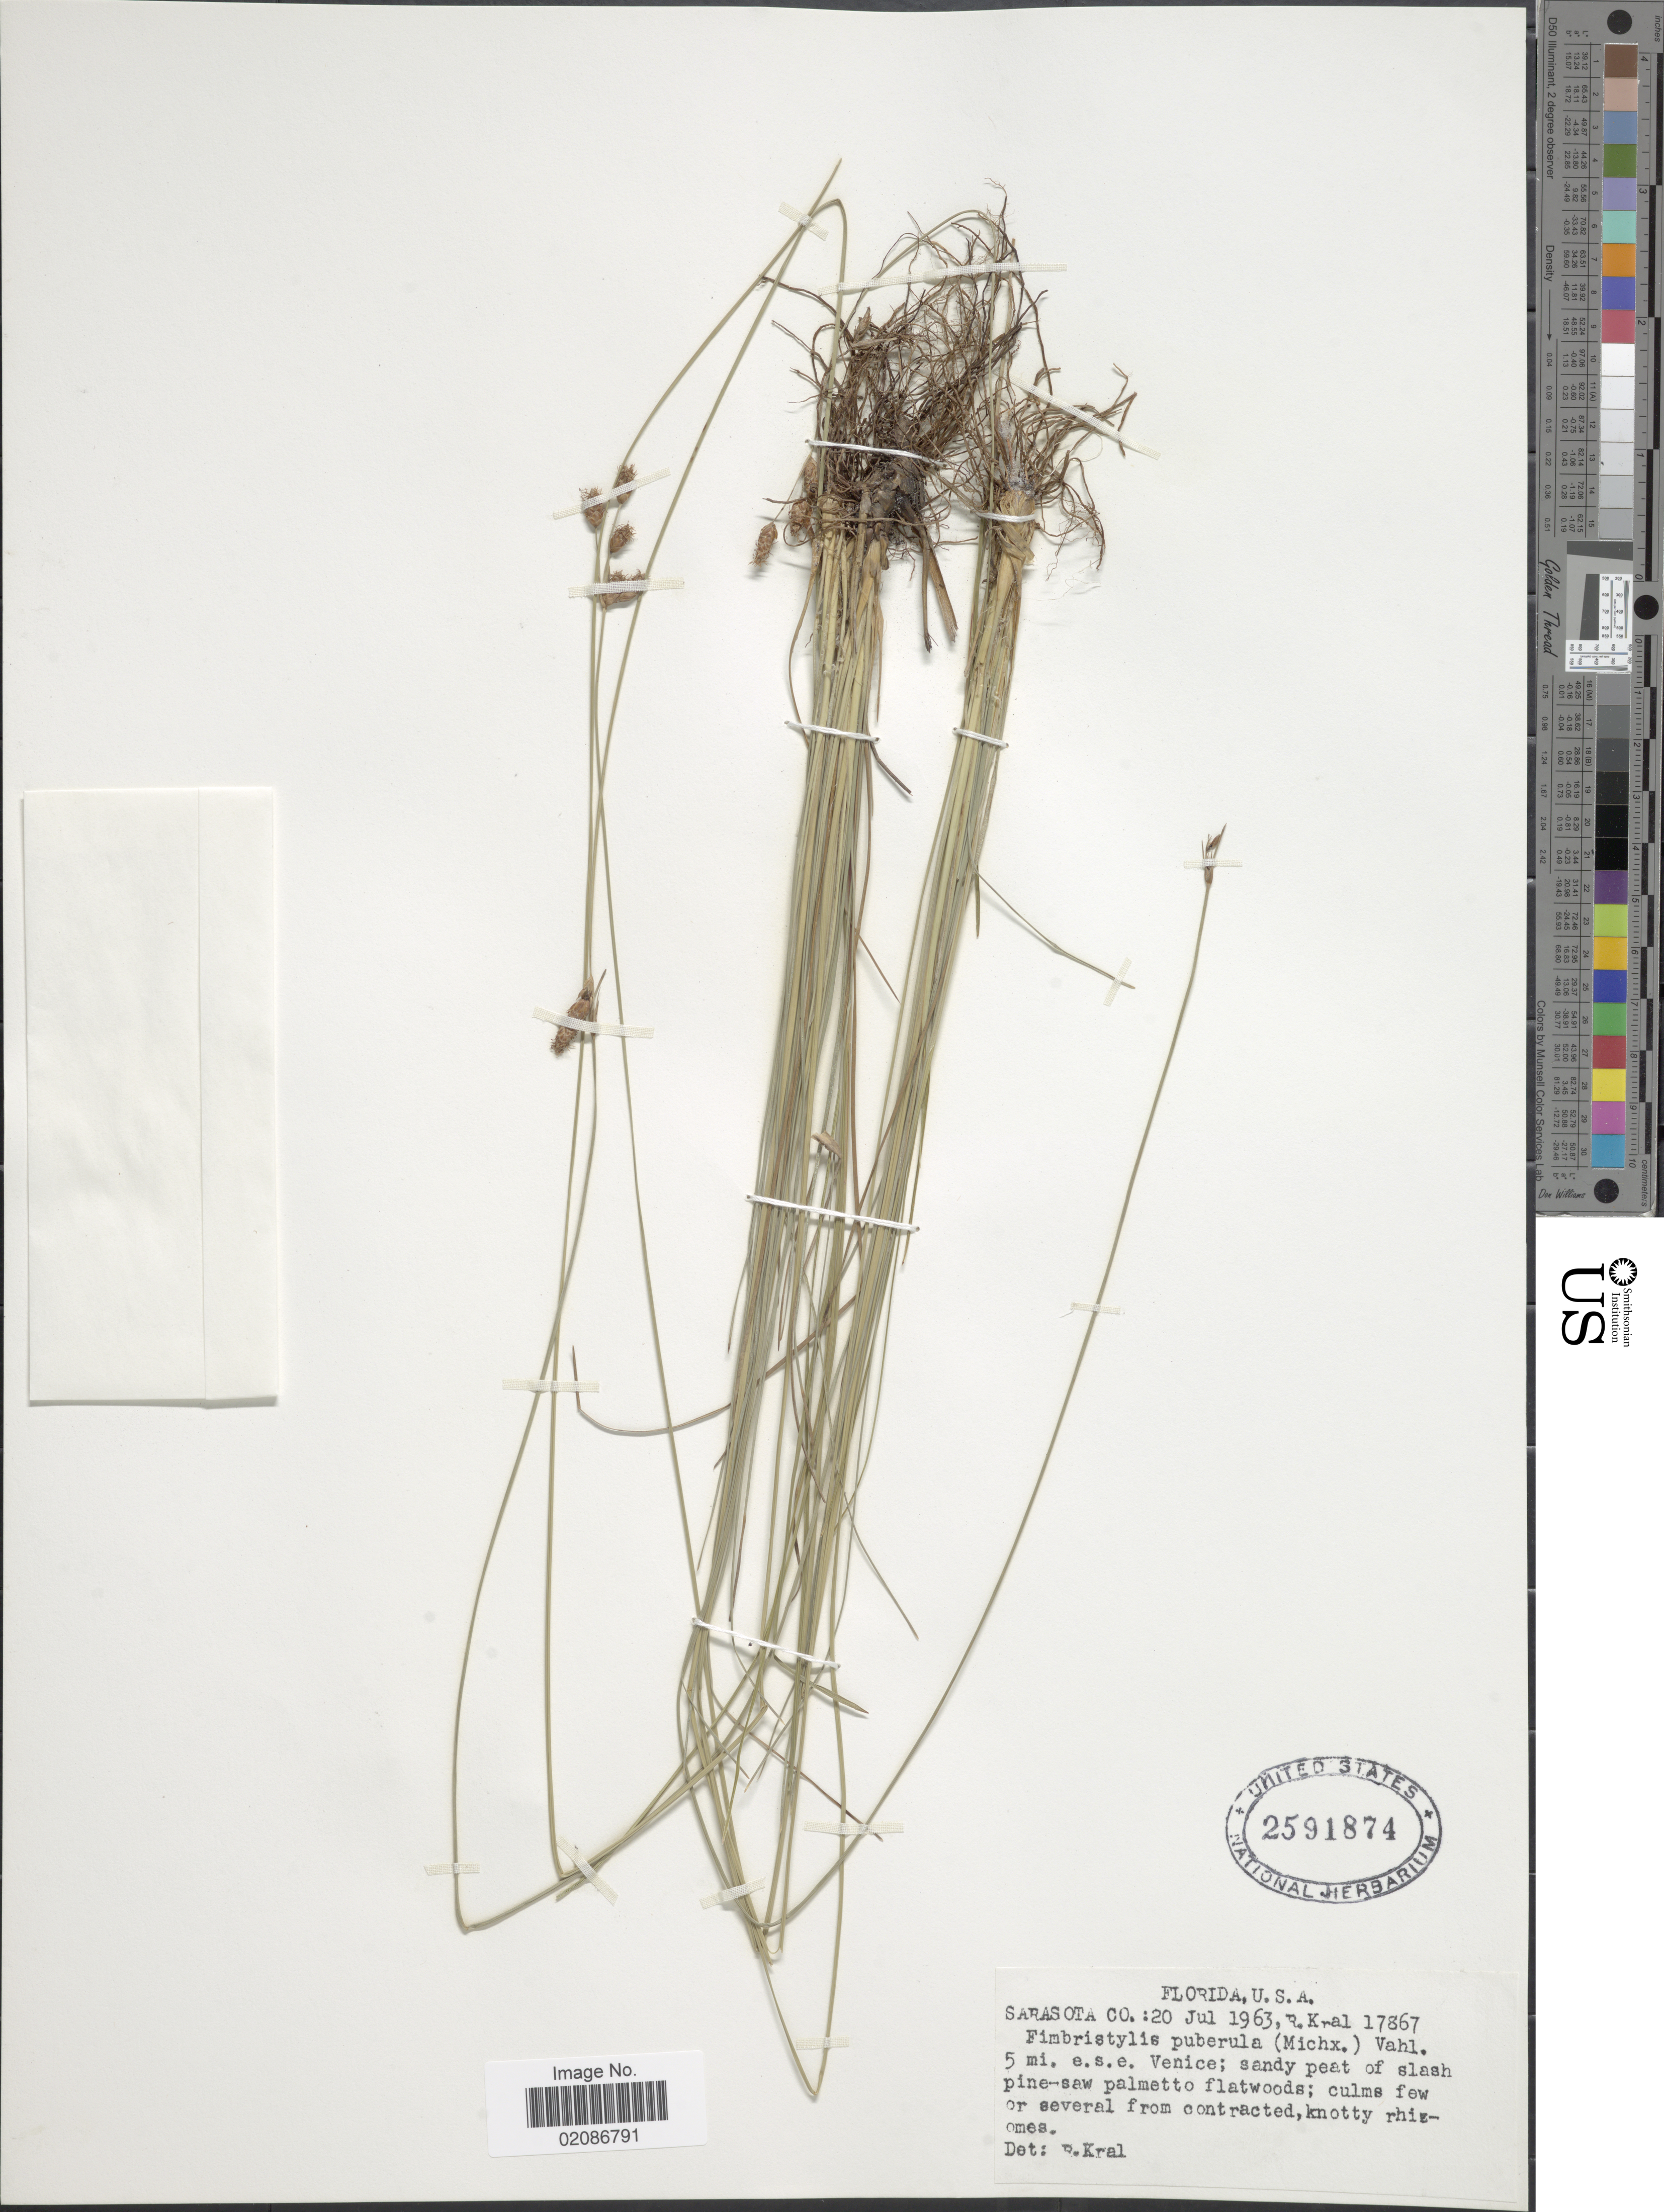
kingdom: Plantae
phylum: Tracheophyta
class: Liliopsida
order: Poales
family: Cyperaceae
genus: Fimbristylis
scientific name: Fimbristylis puberula var. puberula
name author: (Michx.) Vahl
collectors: R. Kral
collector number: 17867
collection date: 1963-07-20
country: United States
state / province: Florida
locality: U.S.A. Sarasota Co.: 5 mi. e.s.e. Venice; sandy peat of slash pine-saw palmetto flatwoods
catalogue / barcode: US 2591874